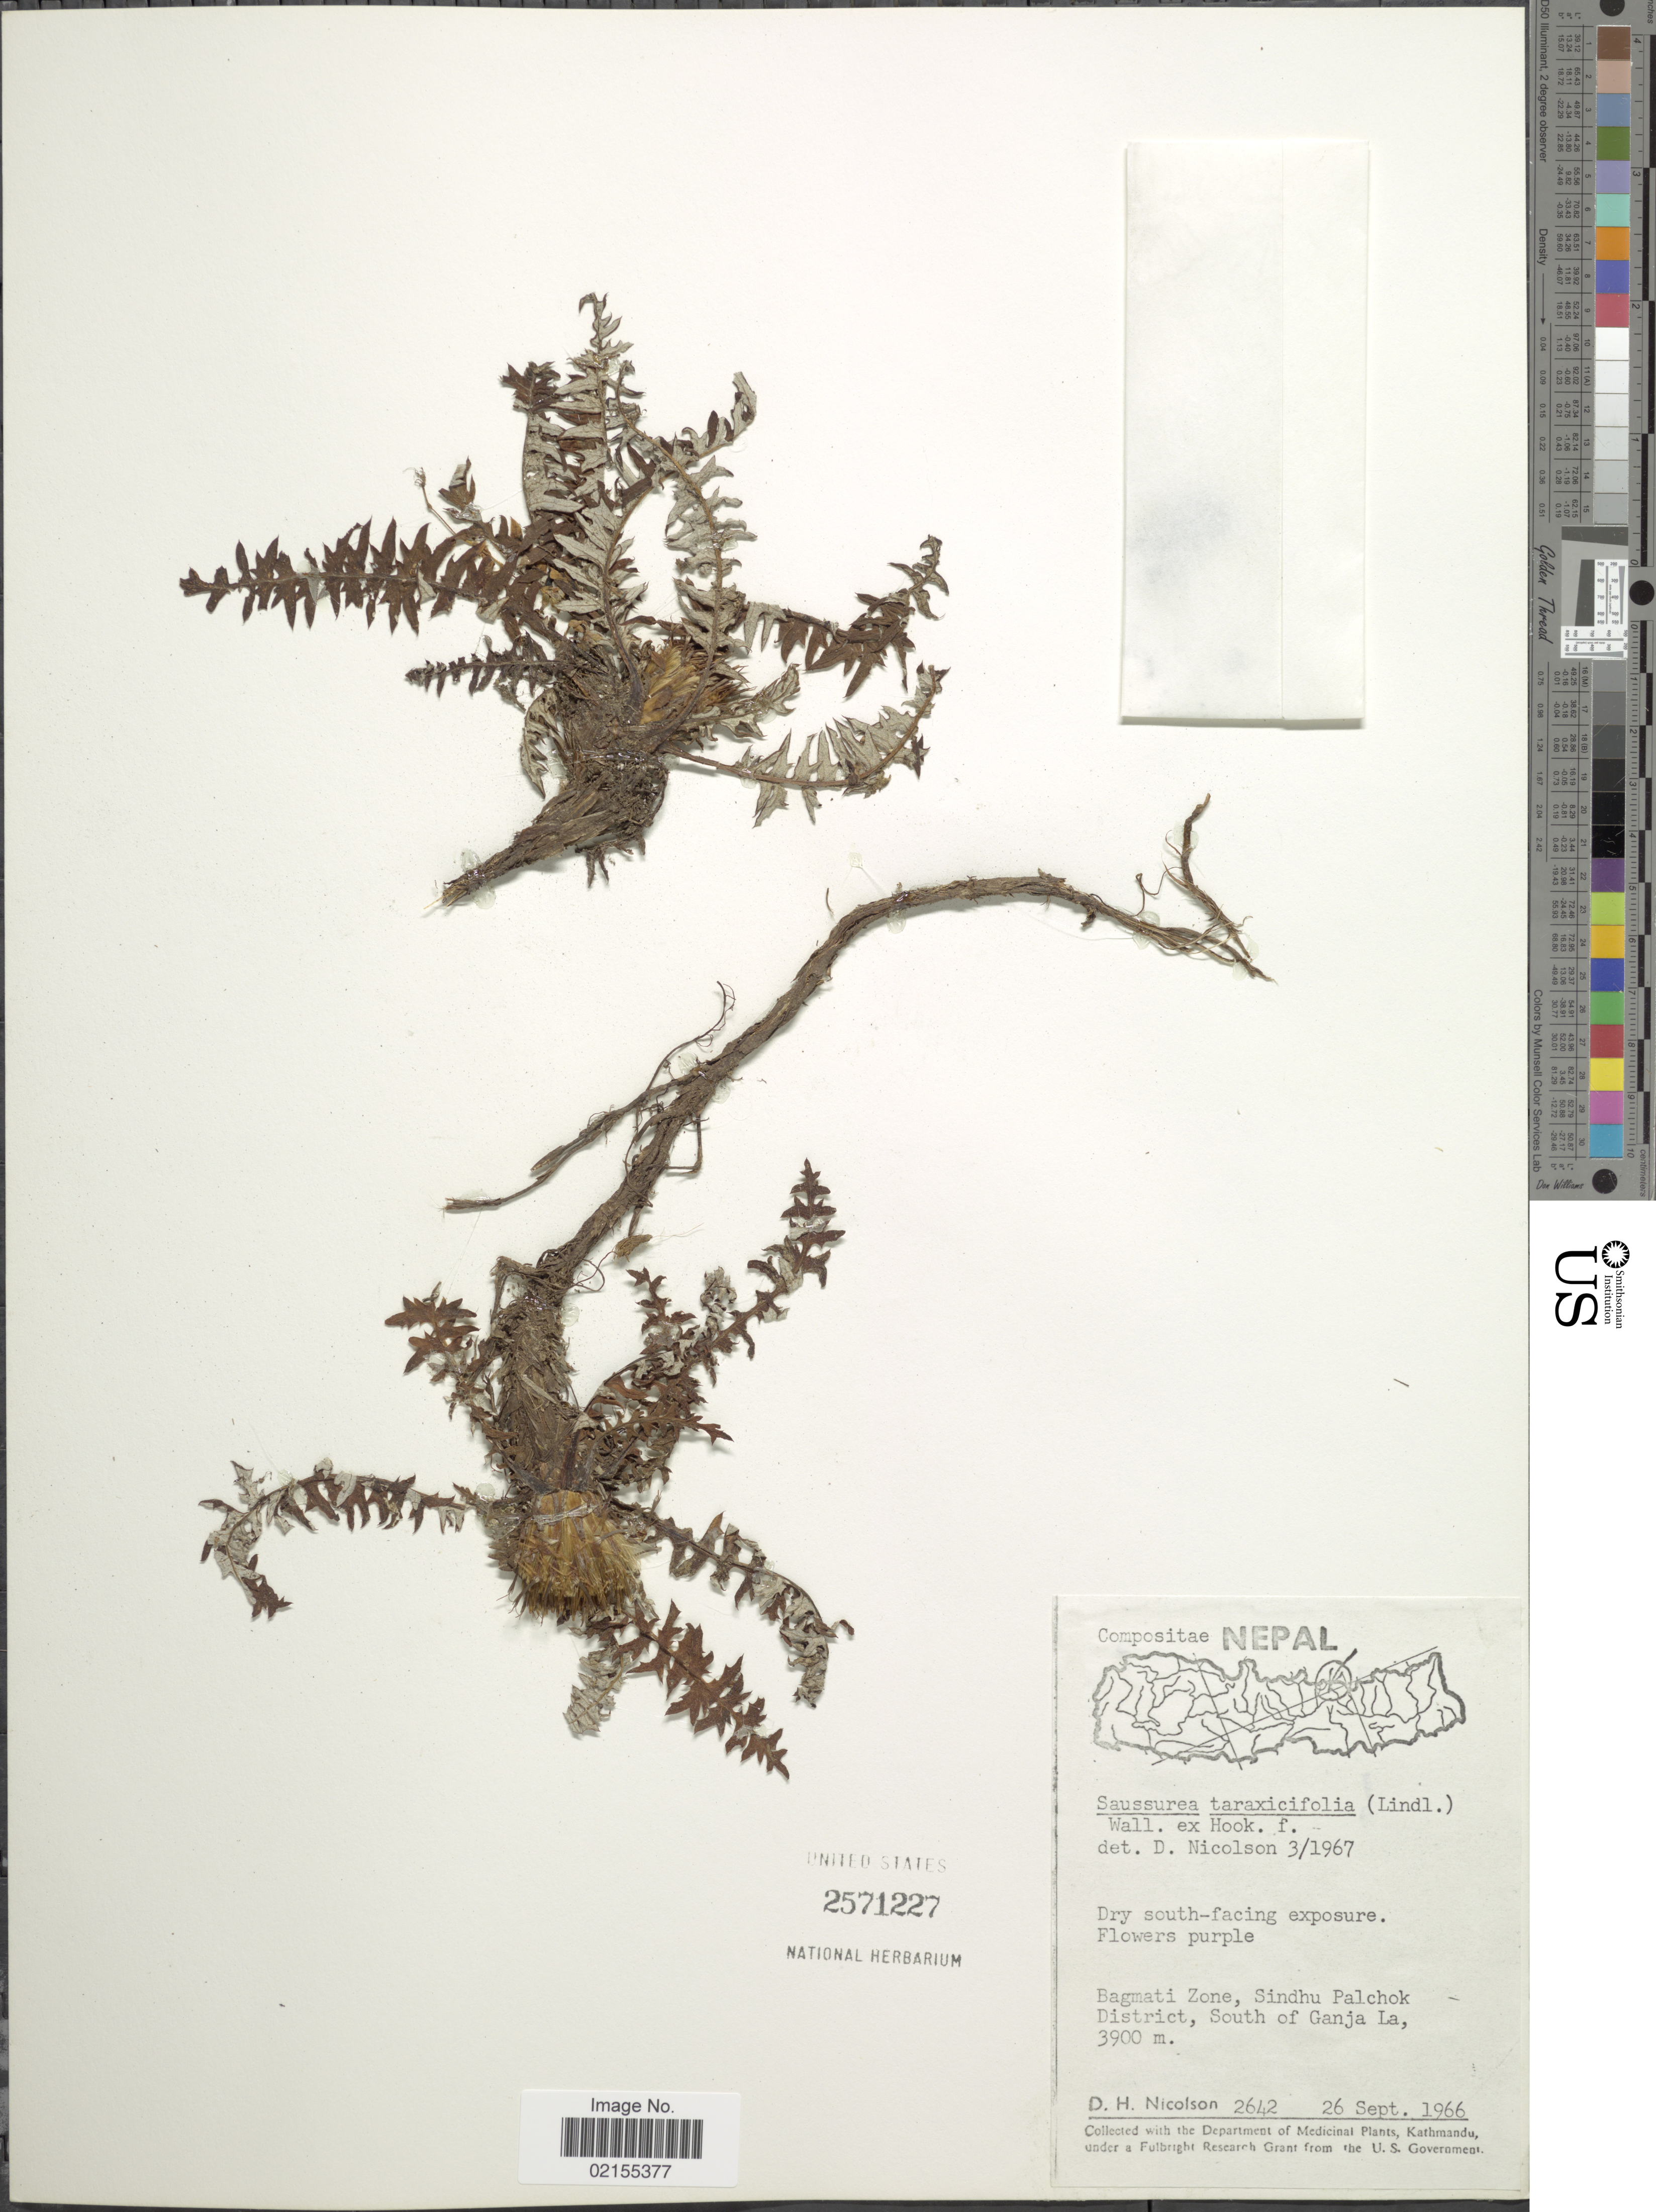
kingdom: Plantae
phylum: Tracheophyta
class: Magnoliopsida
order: Asterales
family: Asteraceae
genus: Saussurea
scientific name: Saussurea tilicifolia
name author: (Hook. f.) Y.S. Chen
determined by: Chen, Yousheng S.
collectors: D. H. Nicolson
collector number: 2642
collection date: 1966-09-26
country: Nepal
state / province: Bagmati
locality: Sindhu Palchok District, south of Ganja La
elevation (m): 3900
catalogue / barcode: US 2571227